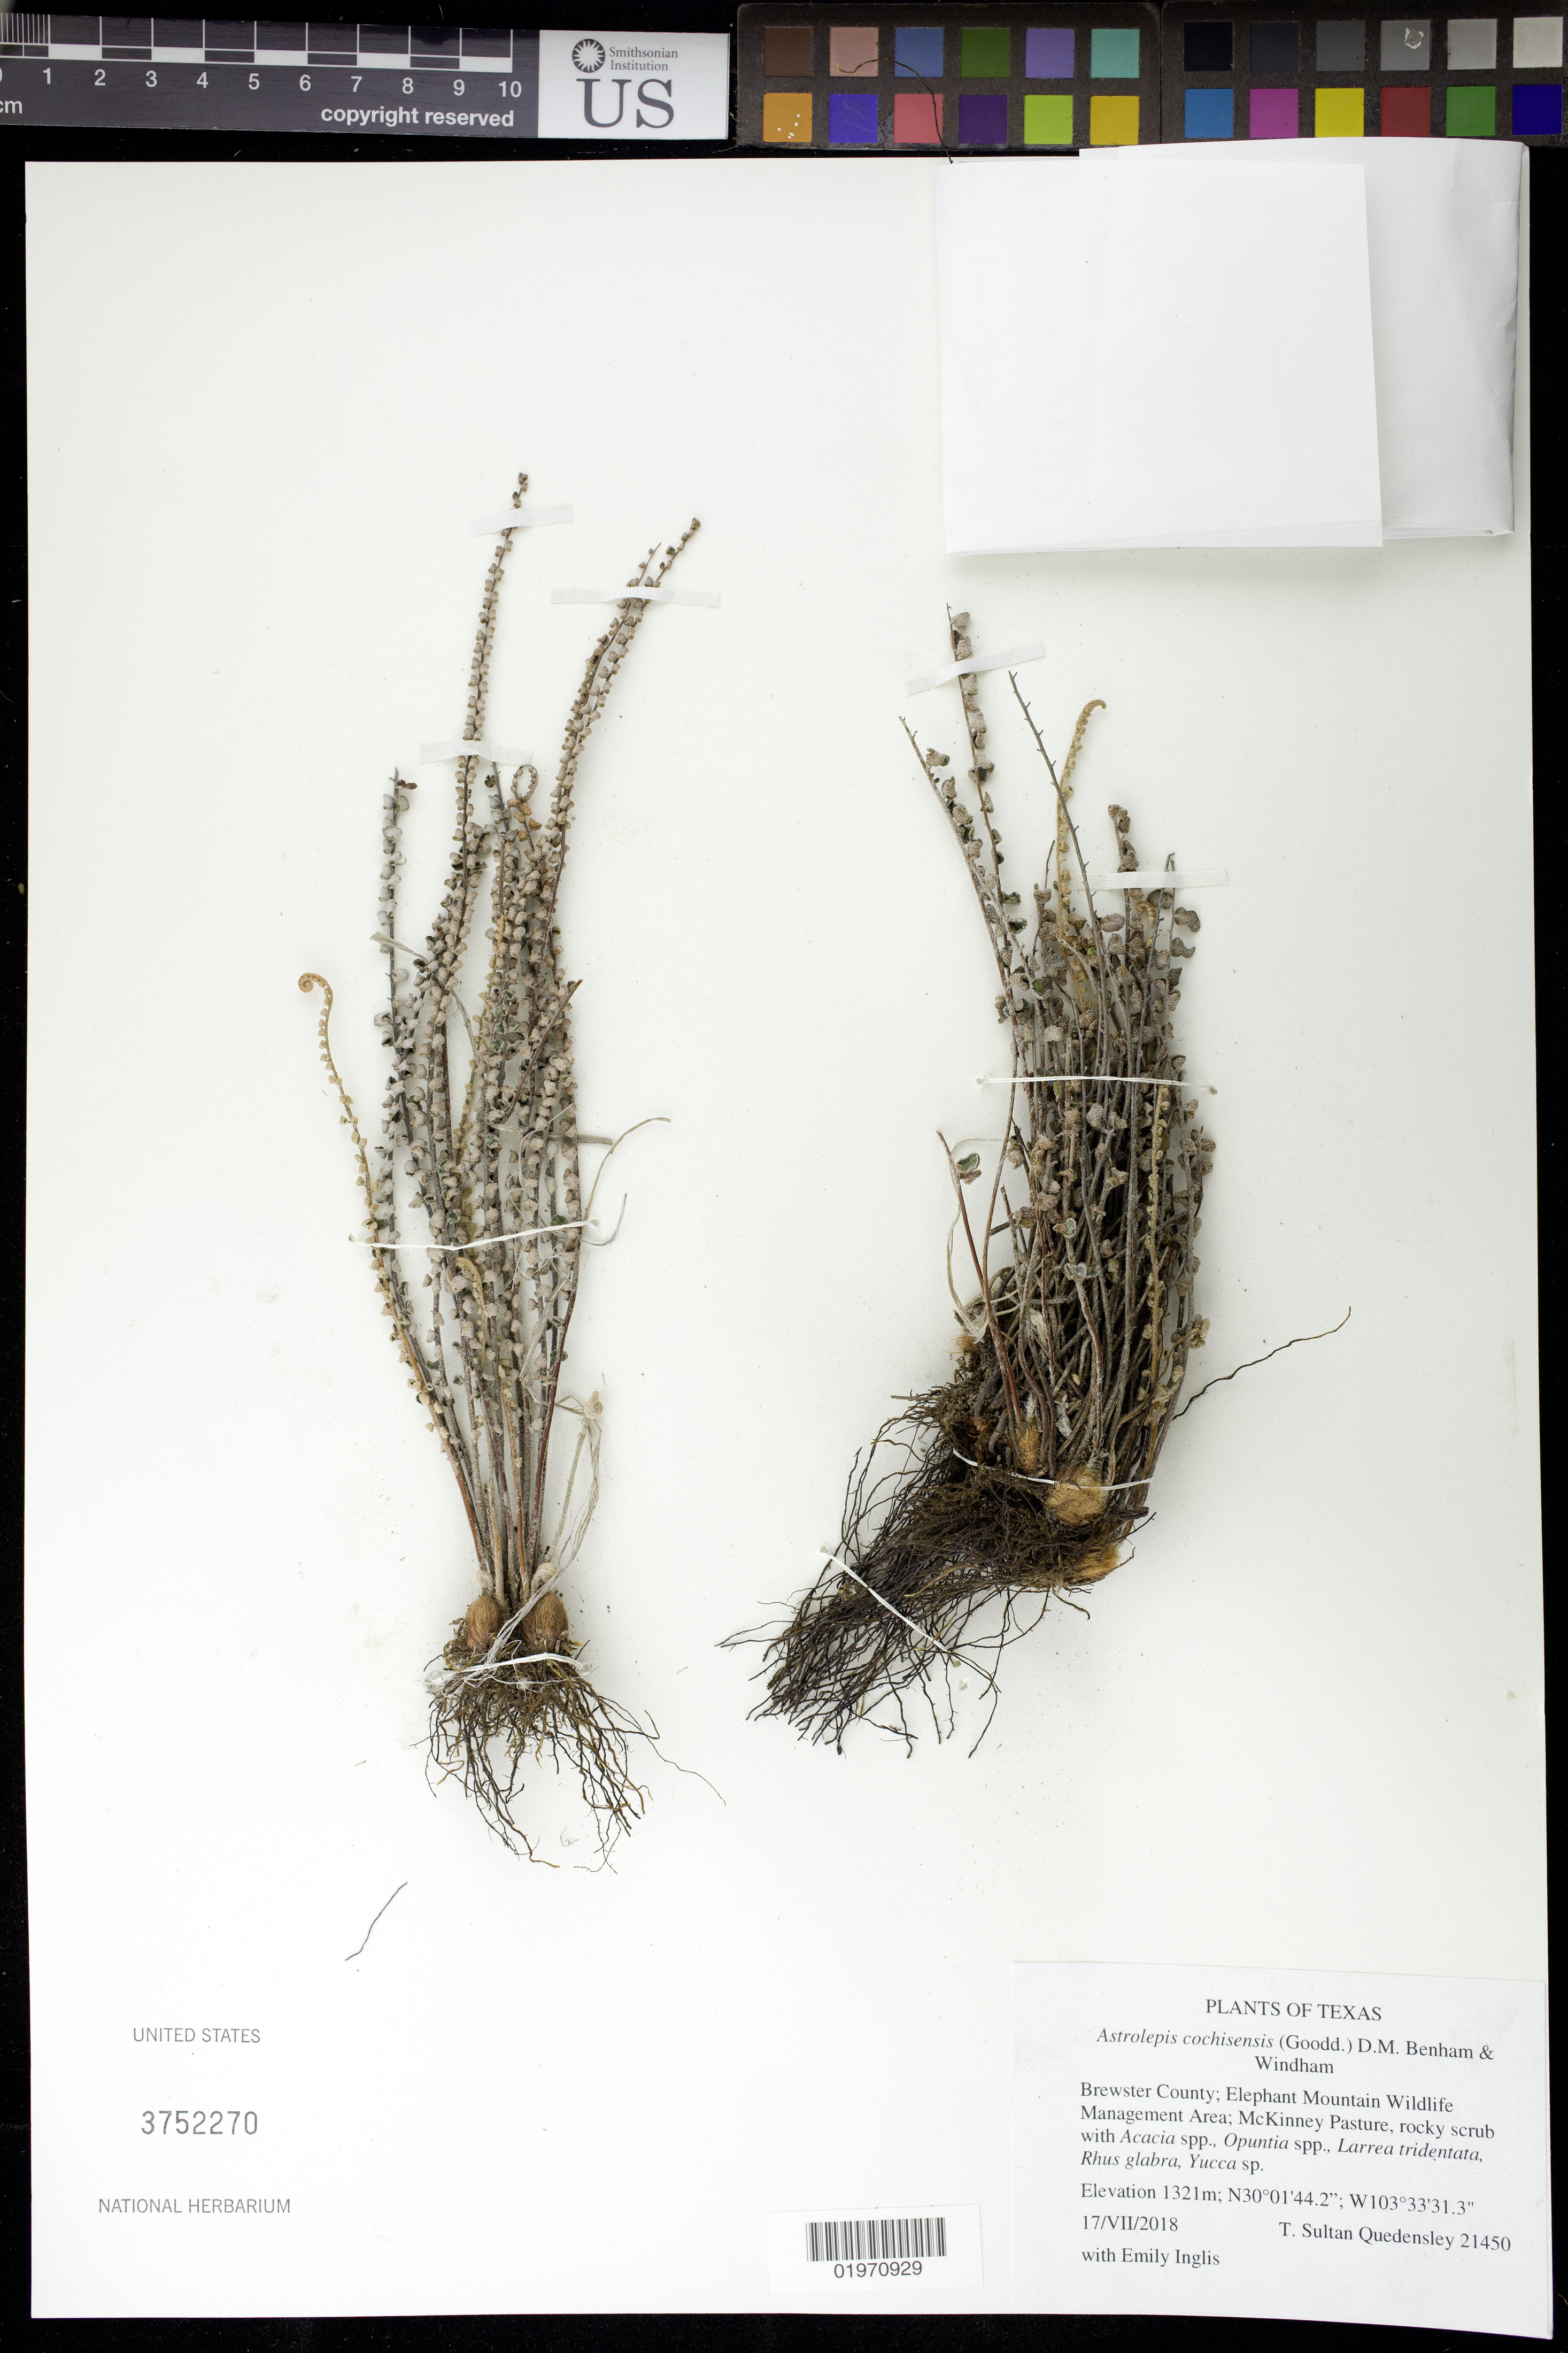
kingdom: Plantae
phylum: Tracheophyta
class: Polypodiopsida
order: Polypodiales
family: Pteridaceae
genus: Astrolepis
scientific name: Astrolepis cochisensis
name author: (C.O. Goodd.) D.M. Benham & Windham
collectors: T. S. Quedensley & E. Inglis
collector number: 21450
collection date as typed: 17 Jul 2018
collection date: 2018-07-17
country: United States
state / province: Texas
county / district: Brewster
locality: Elephant Mountain Wildlife Management Area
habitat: Acacia spp., Opuntia spp., Larrea tridentata, Rhus glabra, Yucca sp.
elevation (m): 1321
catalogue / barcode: US 3752270